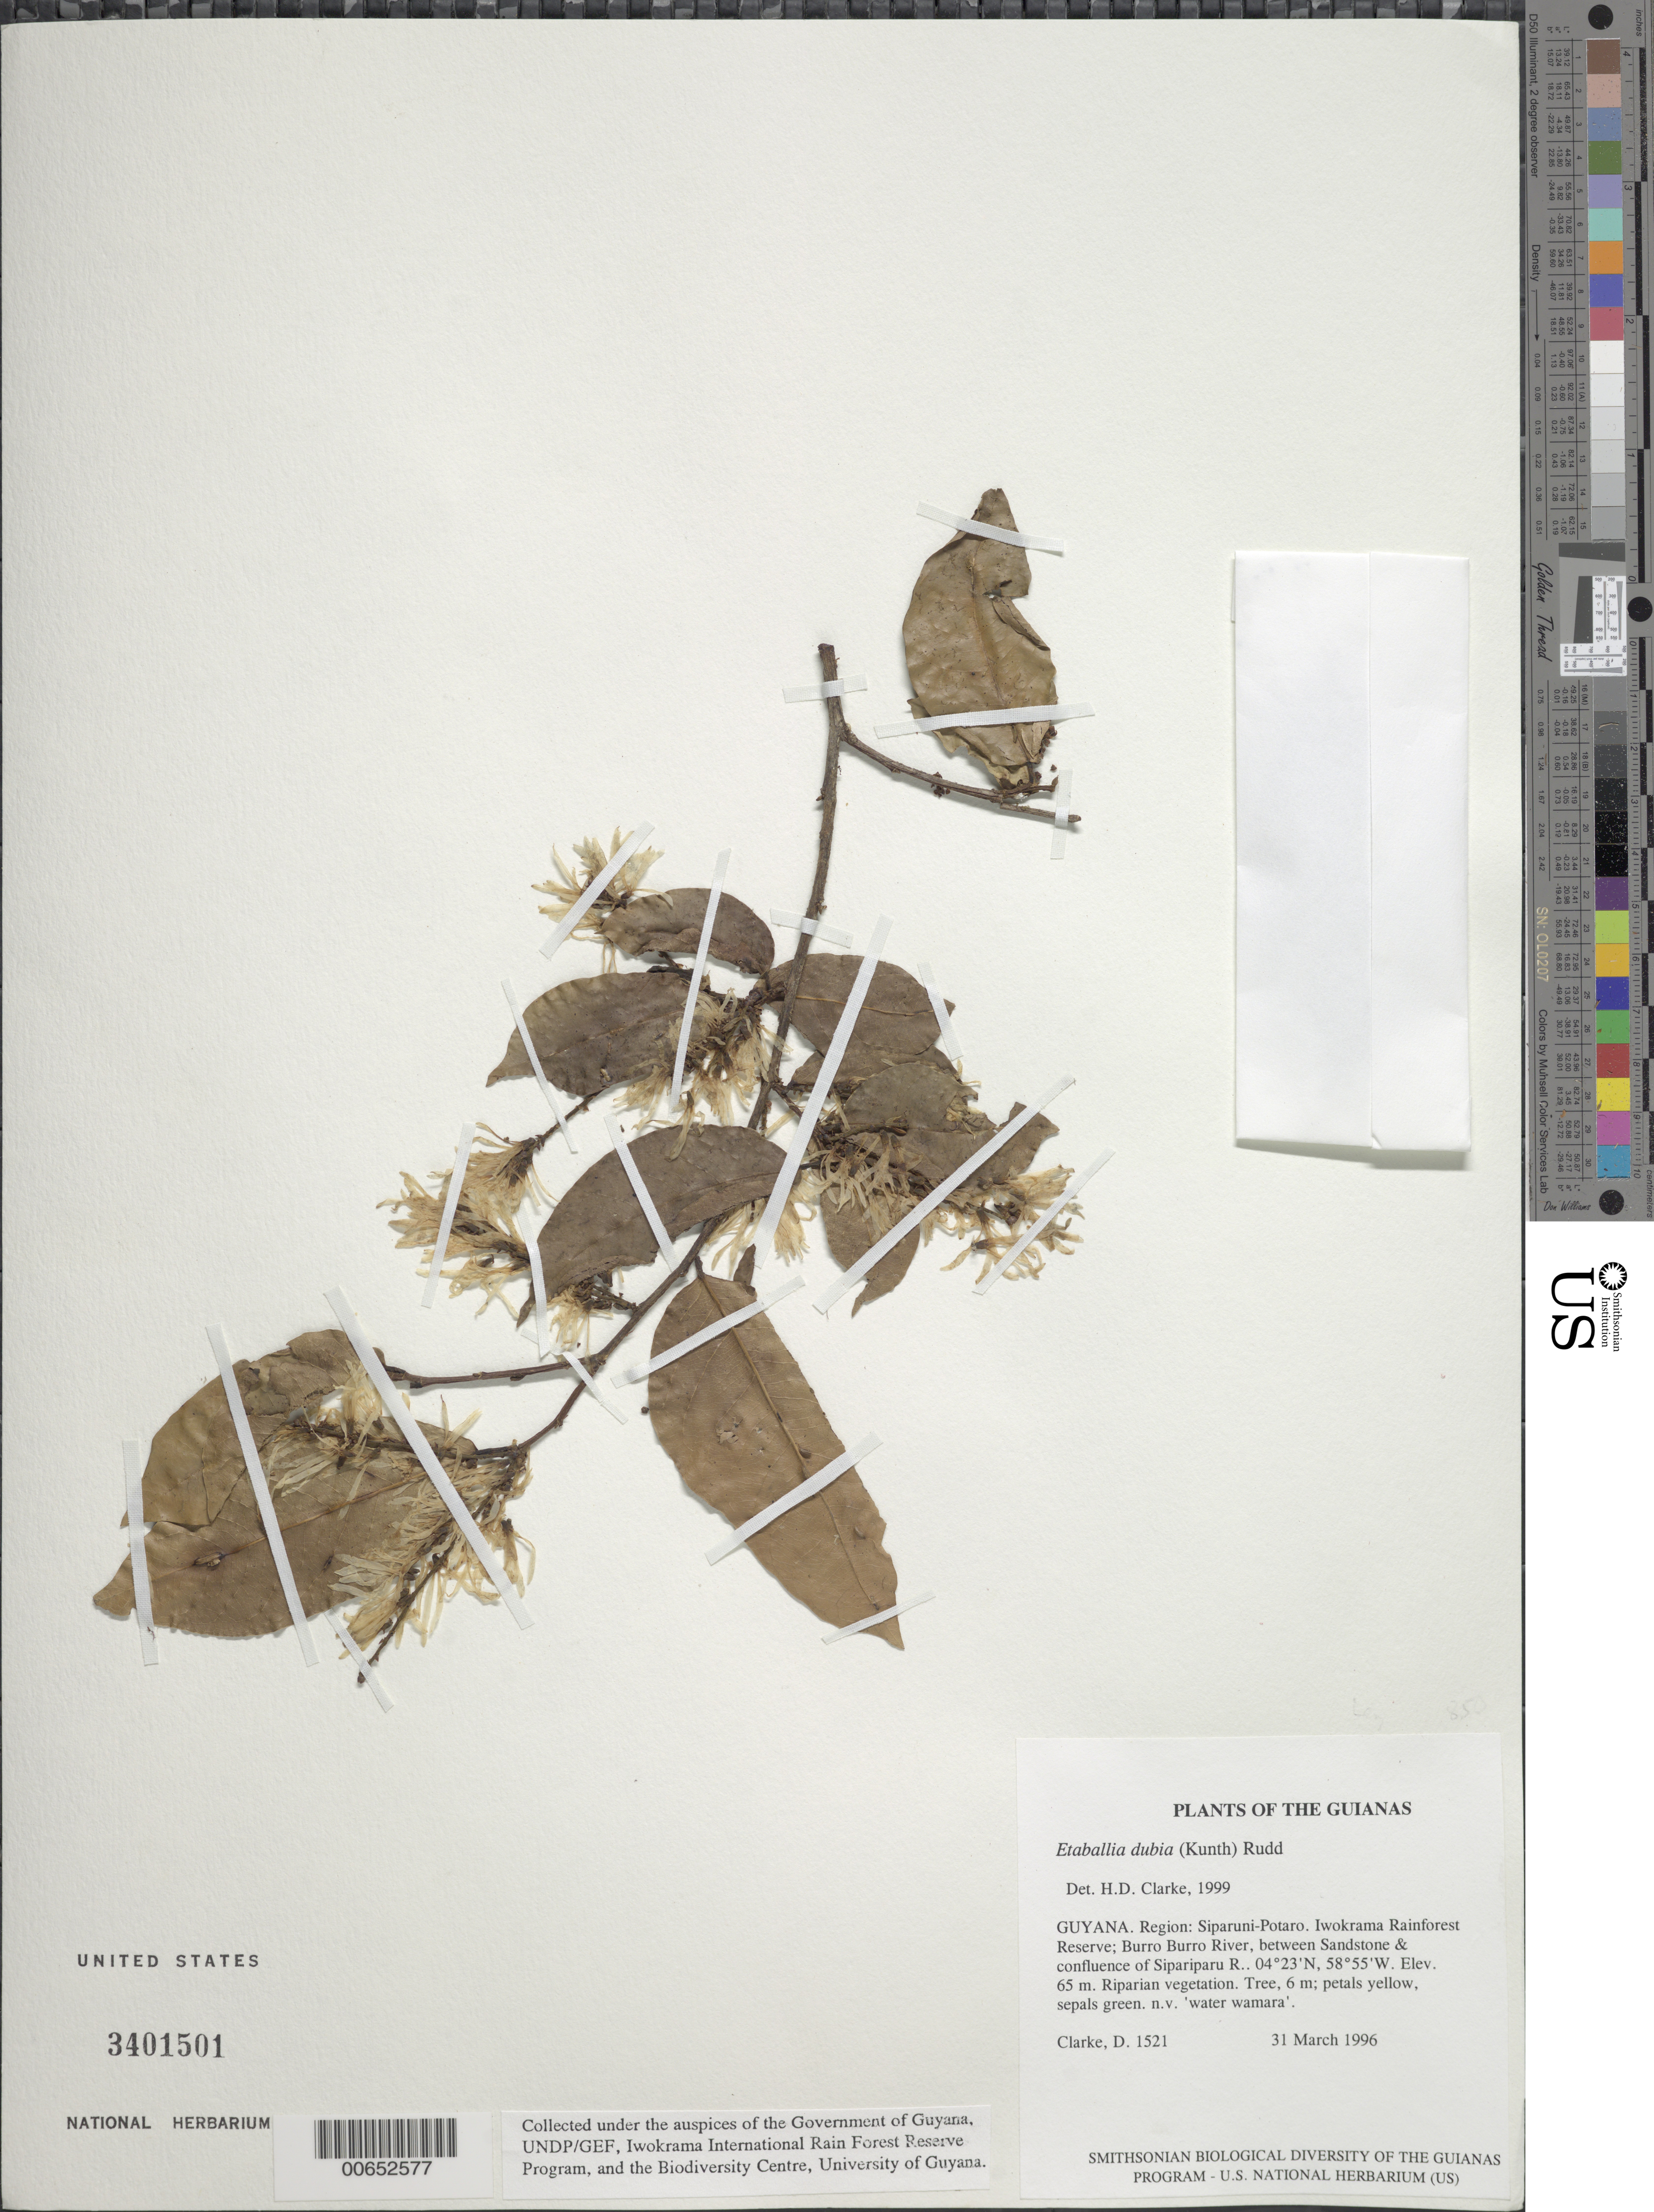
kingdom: Plantae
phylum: Tracheophyta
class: Magnoliopsida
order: Fabales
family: Fabaceae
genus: Pterocarpus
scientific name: Pterocarpus dubius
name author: (Kunth) Spreng.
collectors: H. D. Clarke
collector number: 1521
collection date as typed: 31 March 1996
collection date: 1996-03-31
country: Guyana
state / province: Potaro-Siparuni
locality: Iwokrama Rainforest Reserve; Burro Burro River, between Sandstone & confluence of Sipariparu R.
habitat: Riparian vegetation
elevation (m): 65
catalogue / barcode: US 3401501